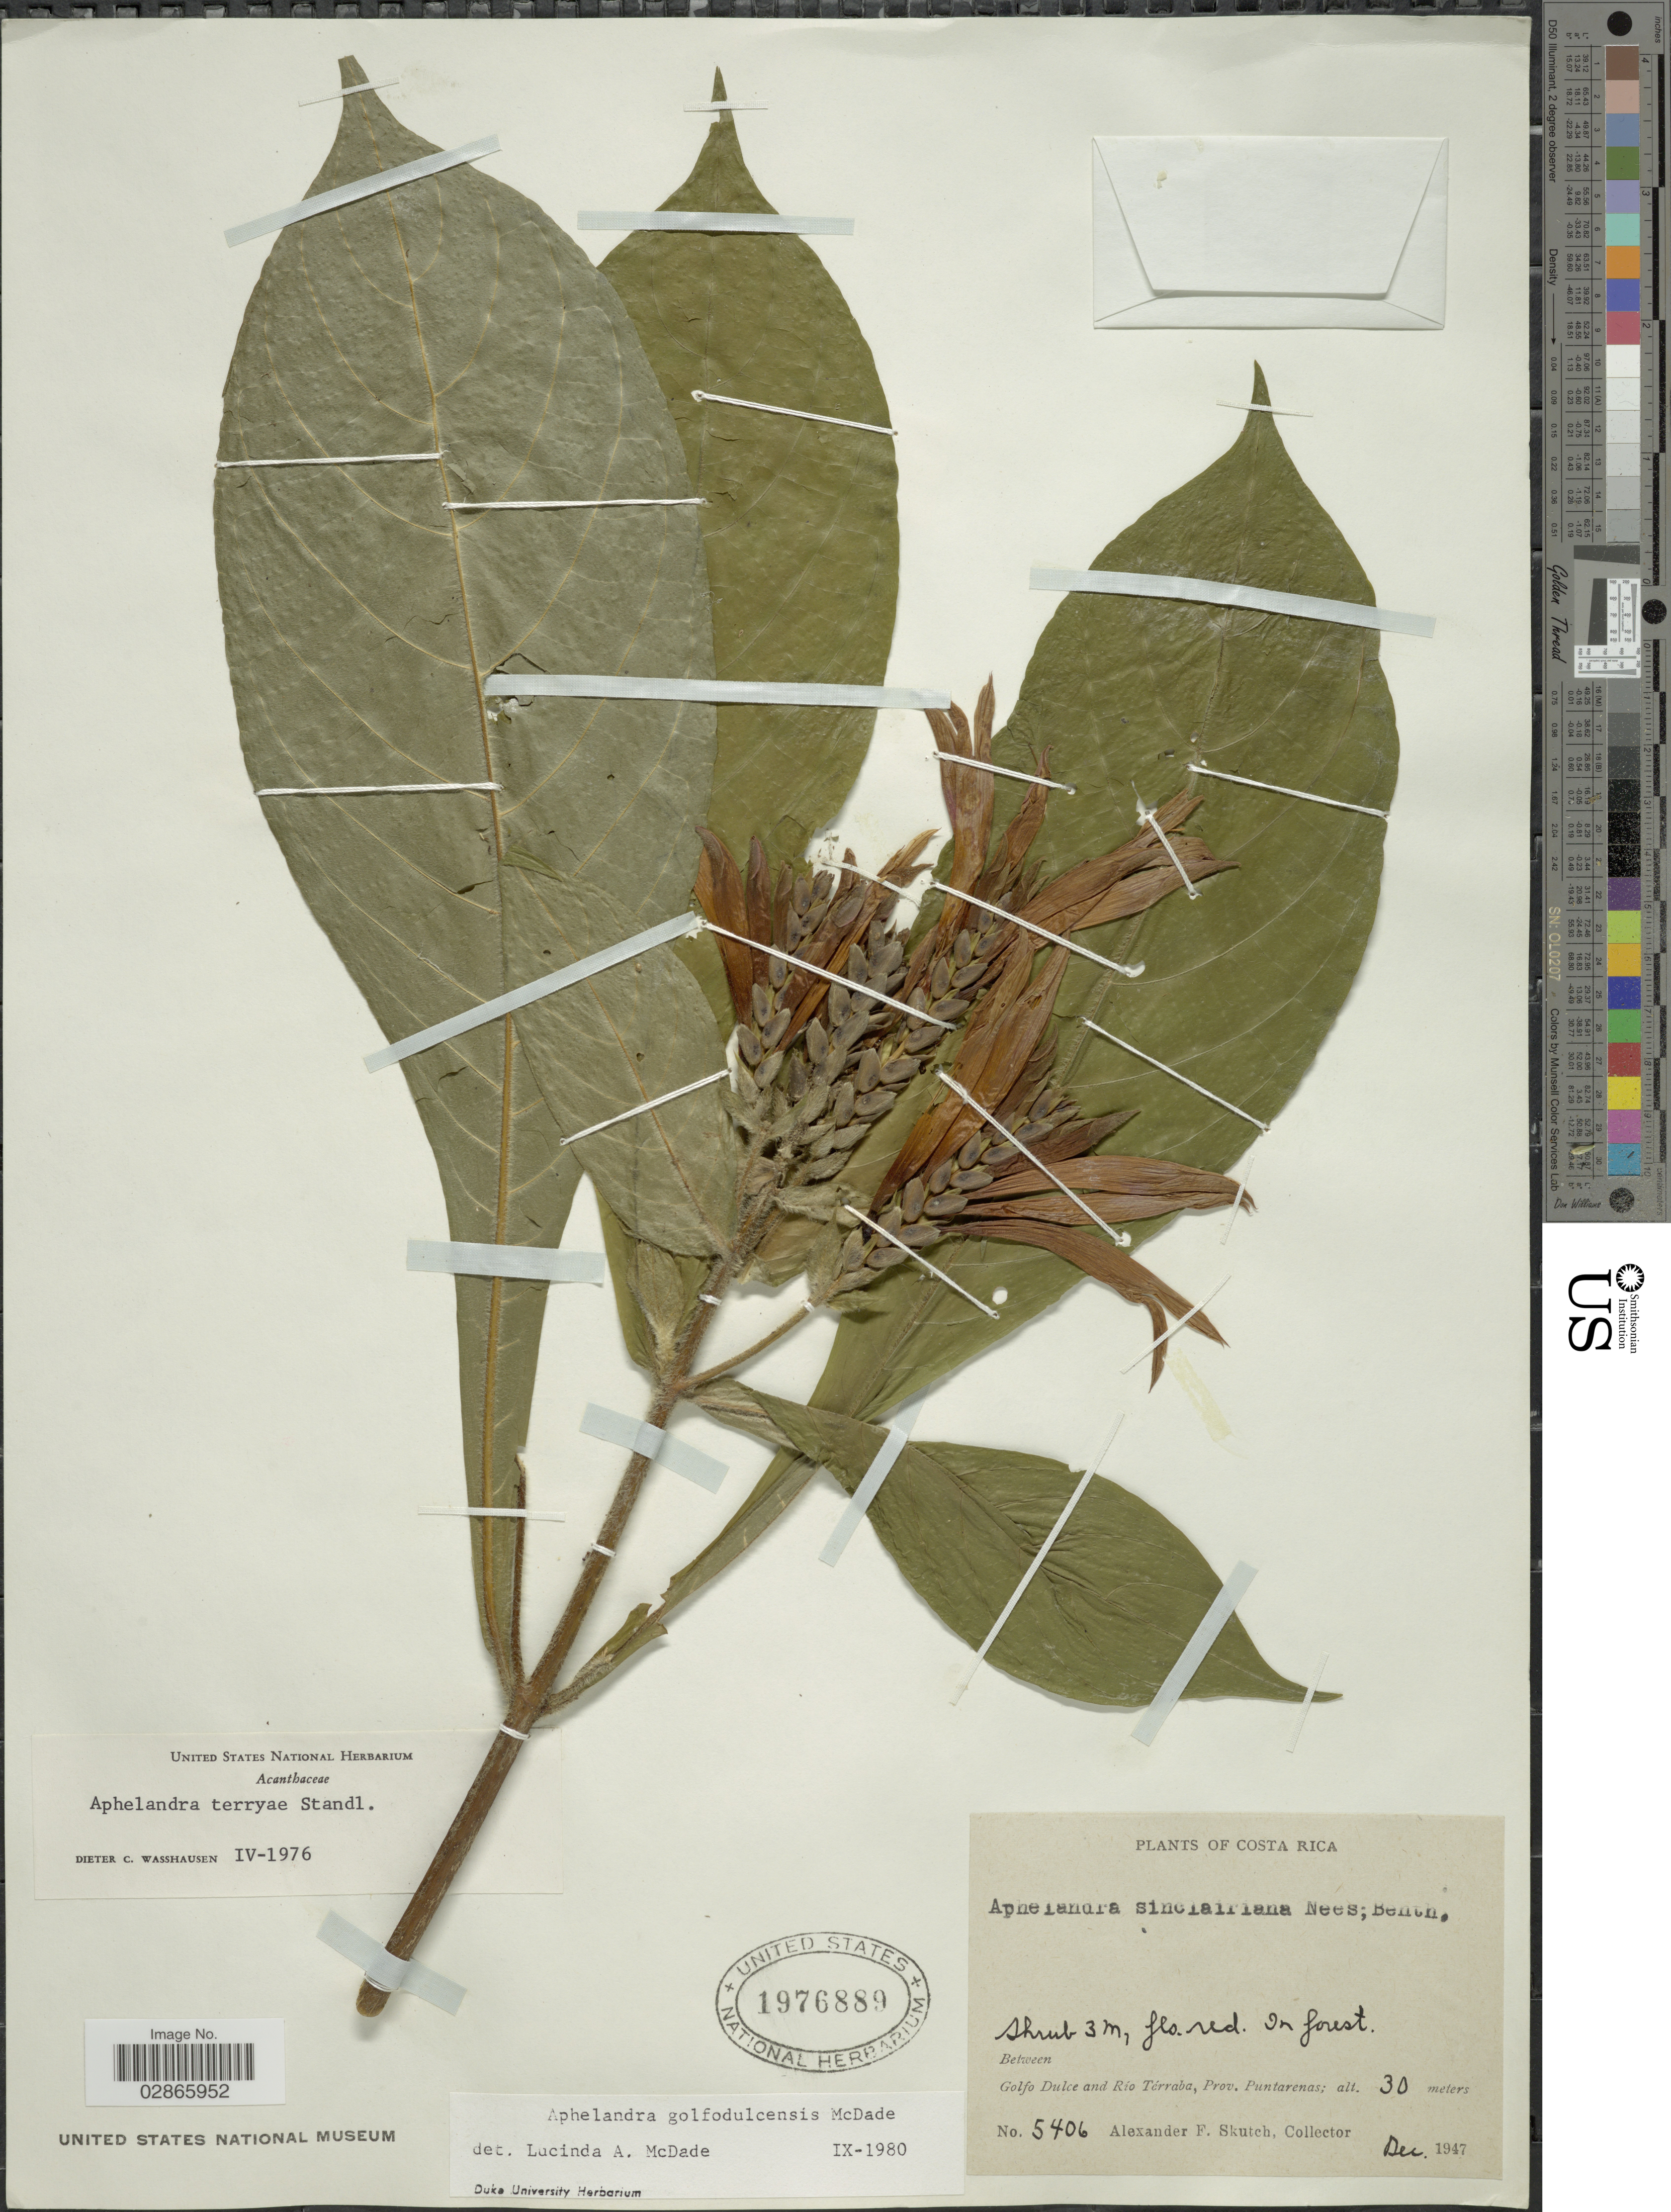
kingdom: Plantae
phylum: Tracheophyta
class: Magnoliopsida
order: Lamiales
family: Acanthaceae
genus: Aphelandra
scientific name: Aphelandra golfodulcensis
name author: McDade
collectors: A. F. Skutch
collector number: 5406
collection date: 1947-12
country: Costa Rica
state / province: Puntarenas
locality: Between Golfo Dulce and Río Térraba.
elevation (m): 30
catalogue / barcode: US 1976889